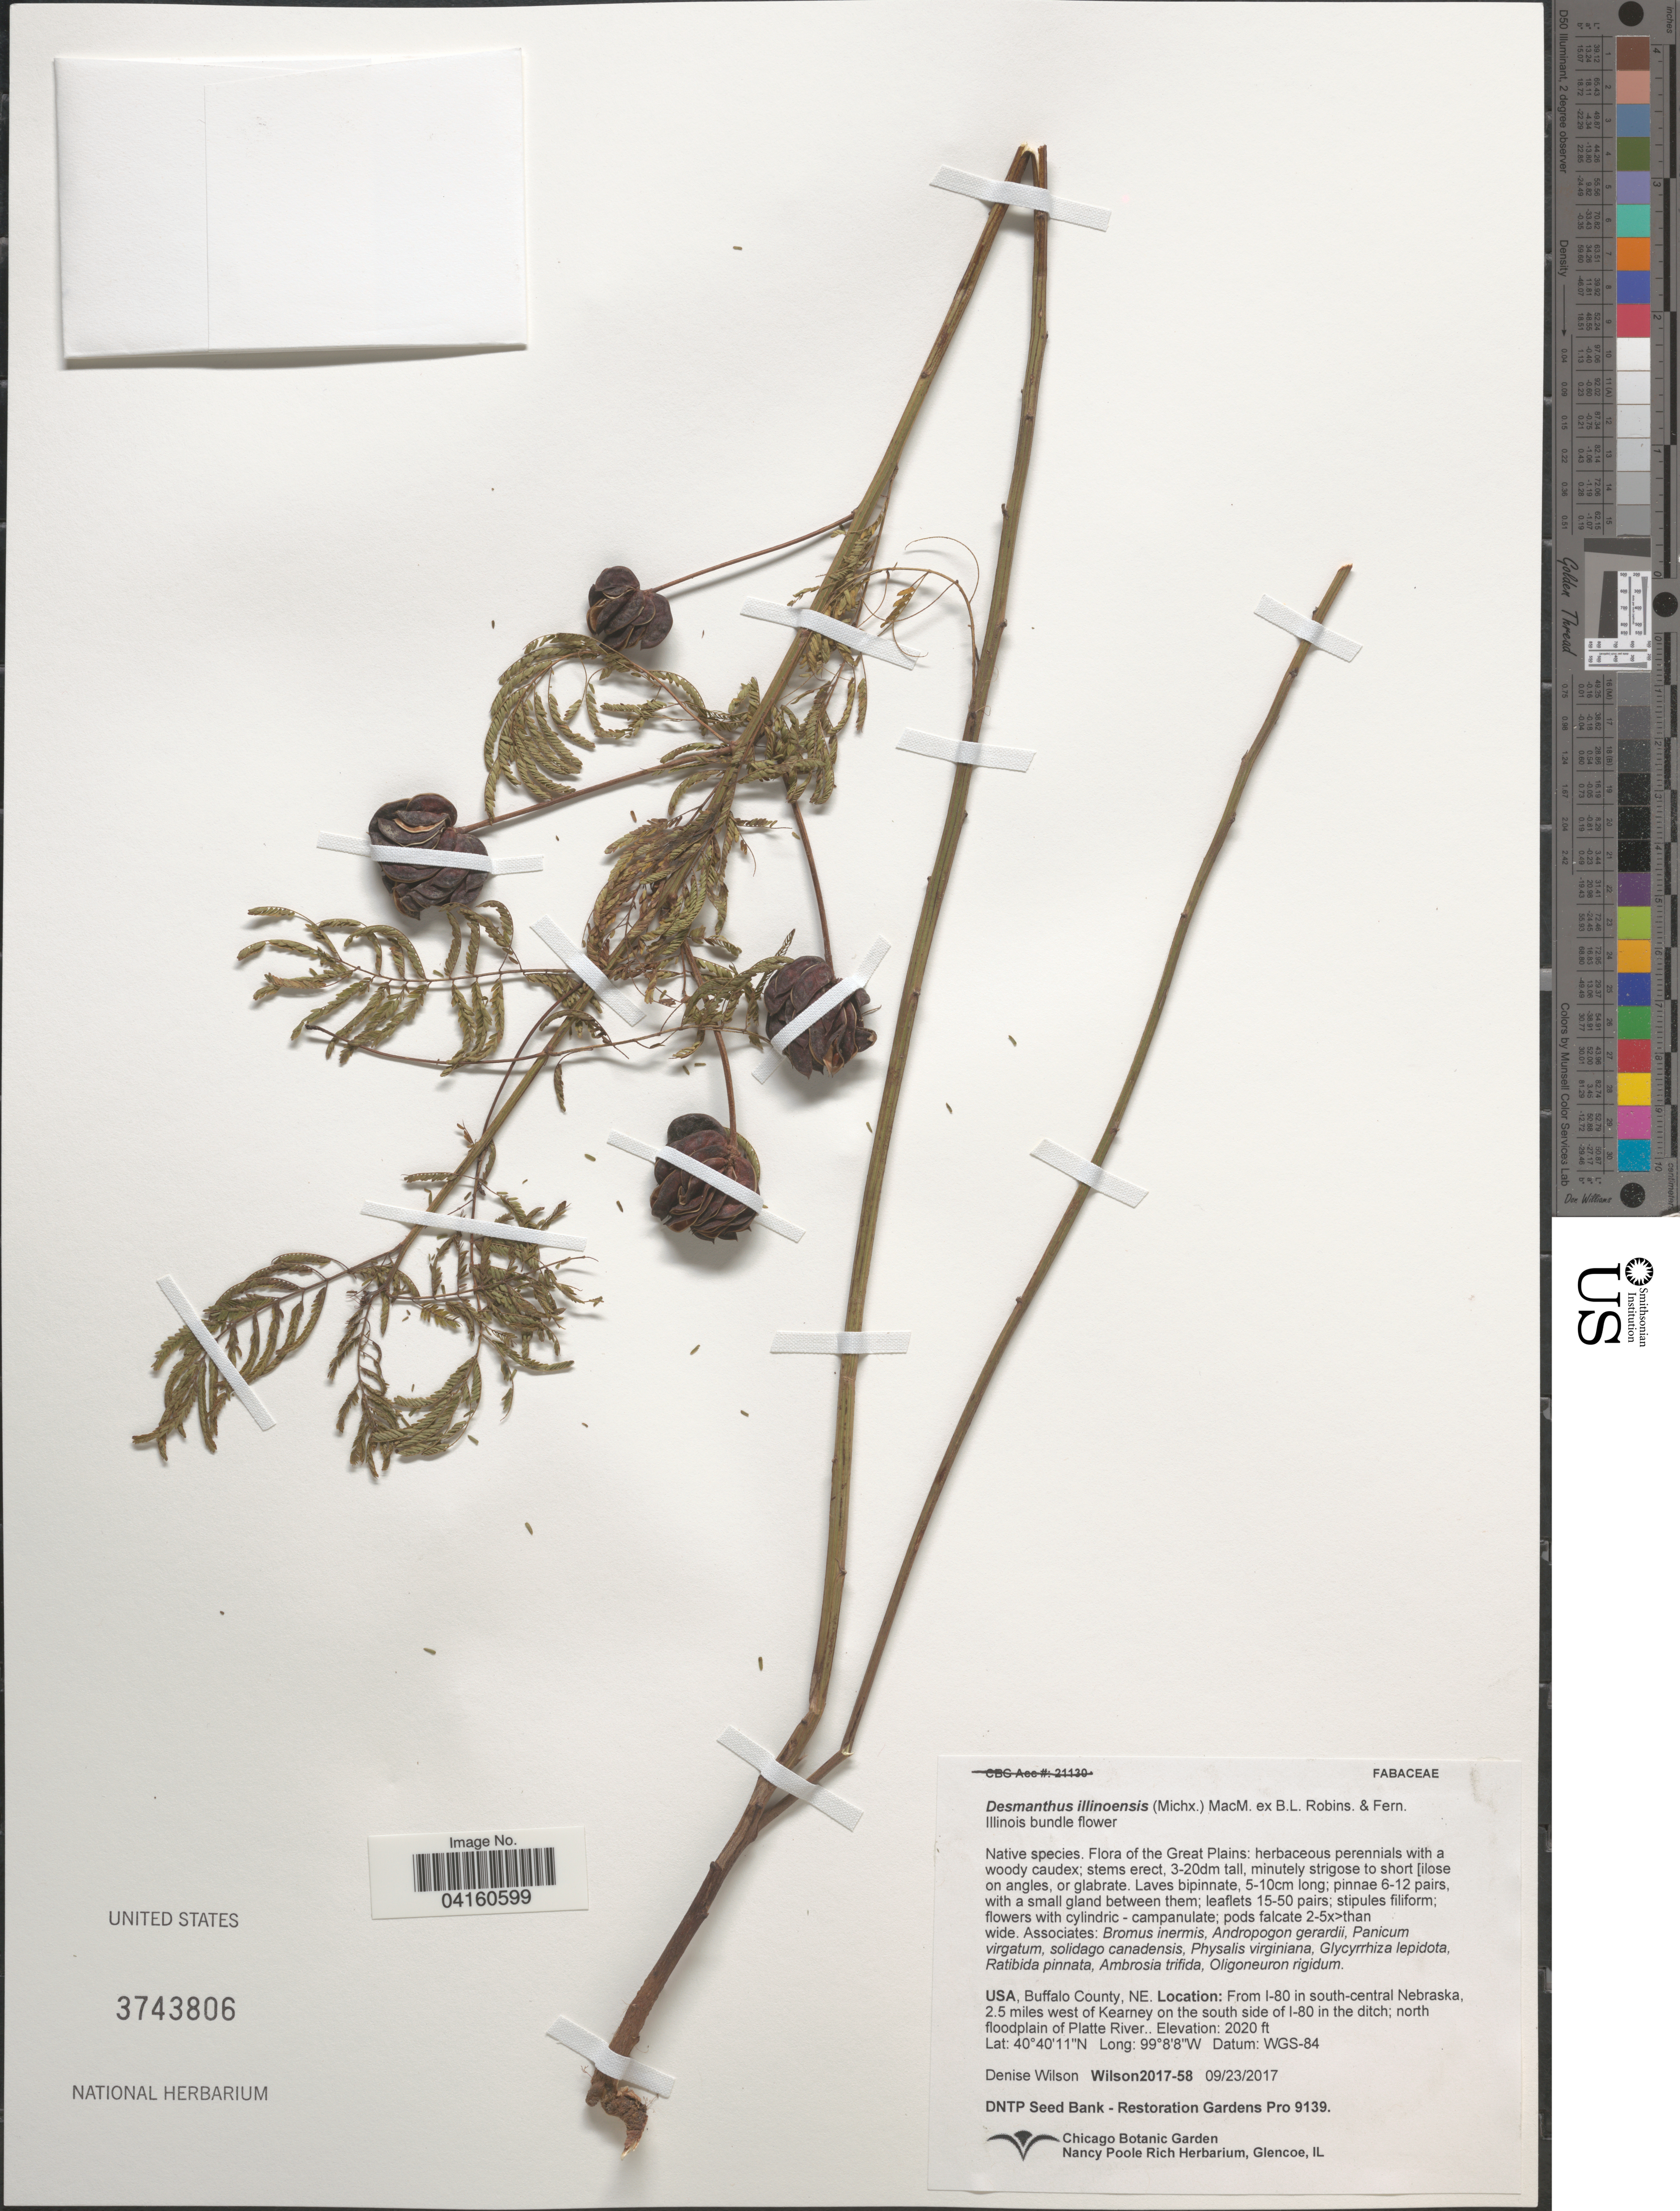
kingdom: Plantae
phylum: Tracheophyta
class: Magnoliopsida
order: Fabales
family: Fabaceae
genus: Desmanthus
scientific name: Desmanthus illinoensis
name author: (Michx.) MacMill.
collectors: D. Wilson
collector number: Wilson2017-58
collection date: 2017-09-23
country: United States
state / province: Nebraska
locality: Buffalo County. From I-80 in south-central Nebraska, 2.5 miles west of Kearney on the south side of I-80 in the ditch; north floodplain of Platte River.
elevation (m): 616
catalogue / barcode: US 3743806